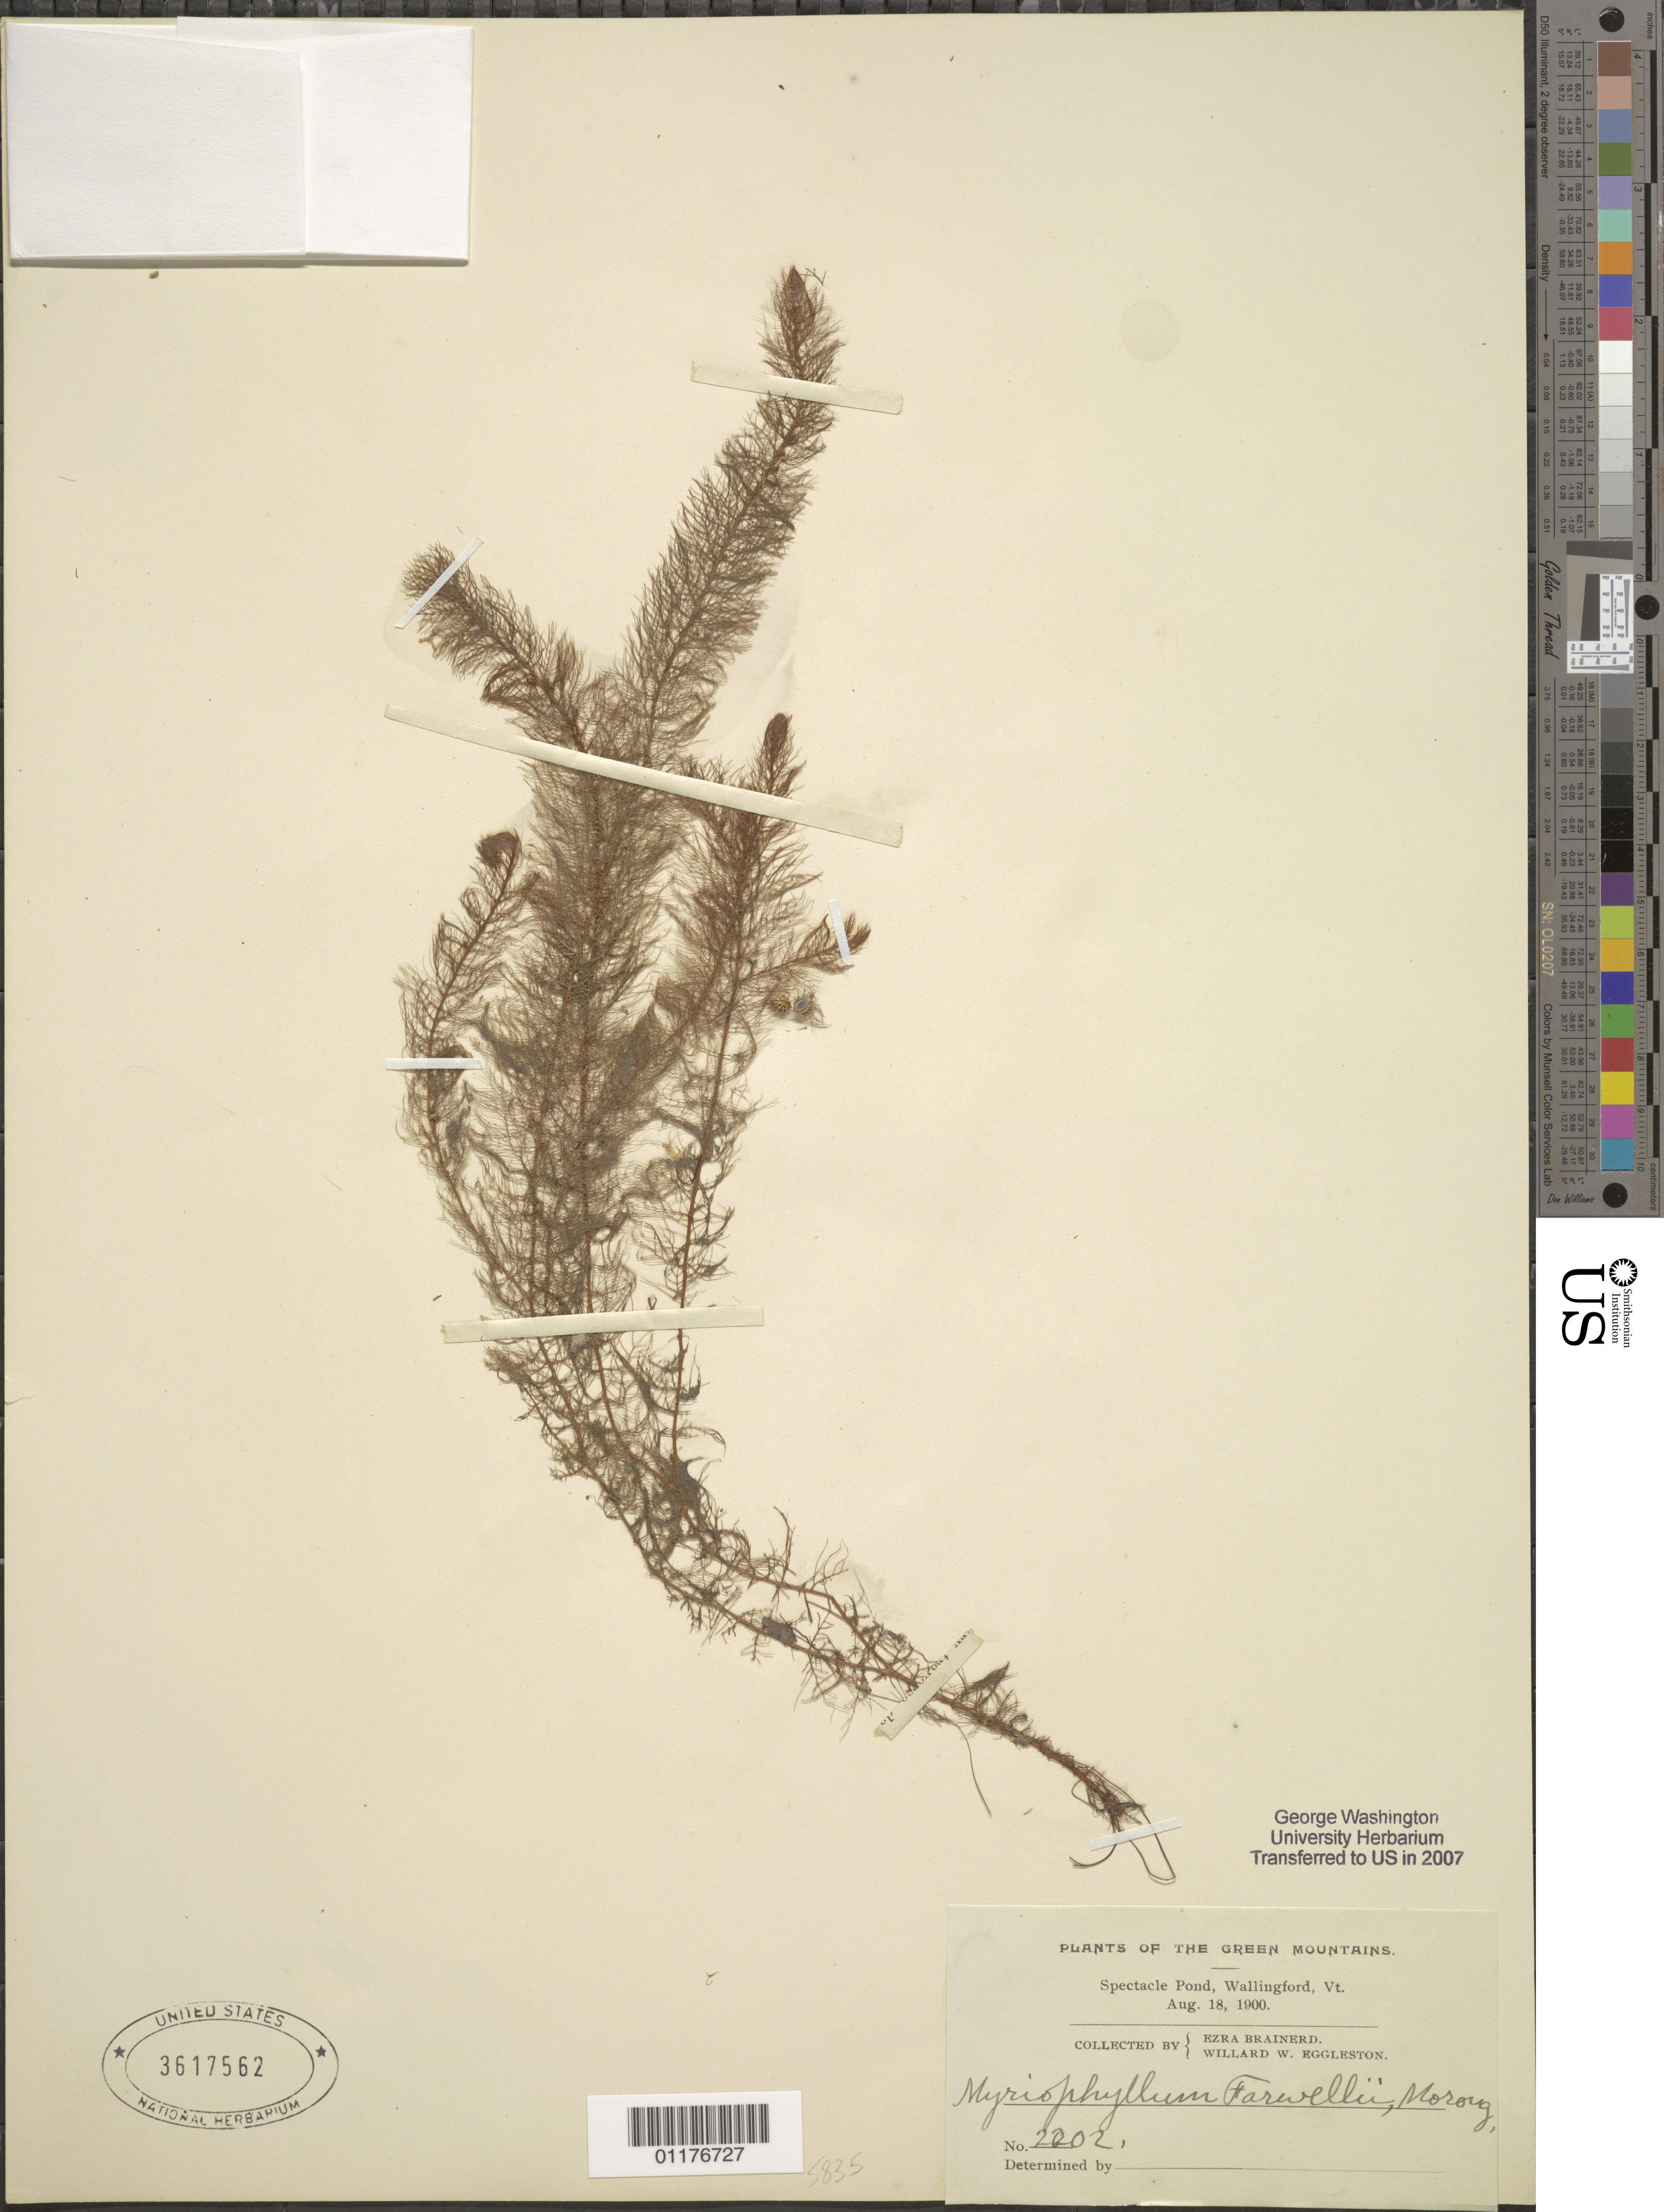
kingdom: Plantae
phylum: Tracheophyta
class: Magnoliopsida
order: Saxifragales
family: Haloragaceae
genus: Myriophyllum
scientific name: Myriophyllum farwellii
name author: Morong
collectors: E. Brainerd & W. W. Eggleston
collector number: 2002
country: United States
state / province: Vermont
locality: Wallingford, Spectacle Pond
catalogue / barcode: US 3617562